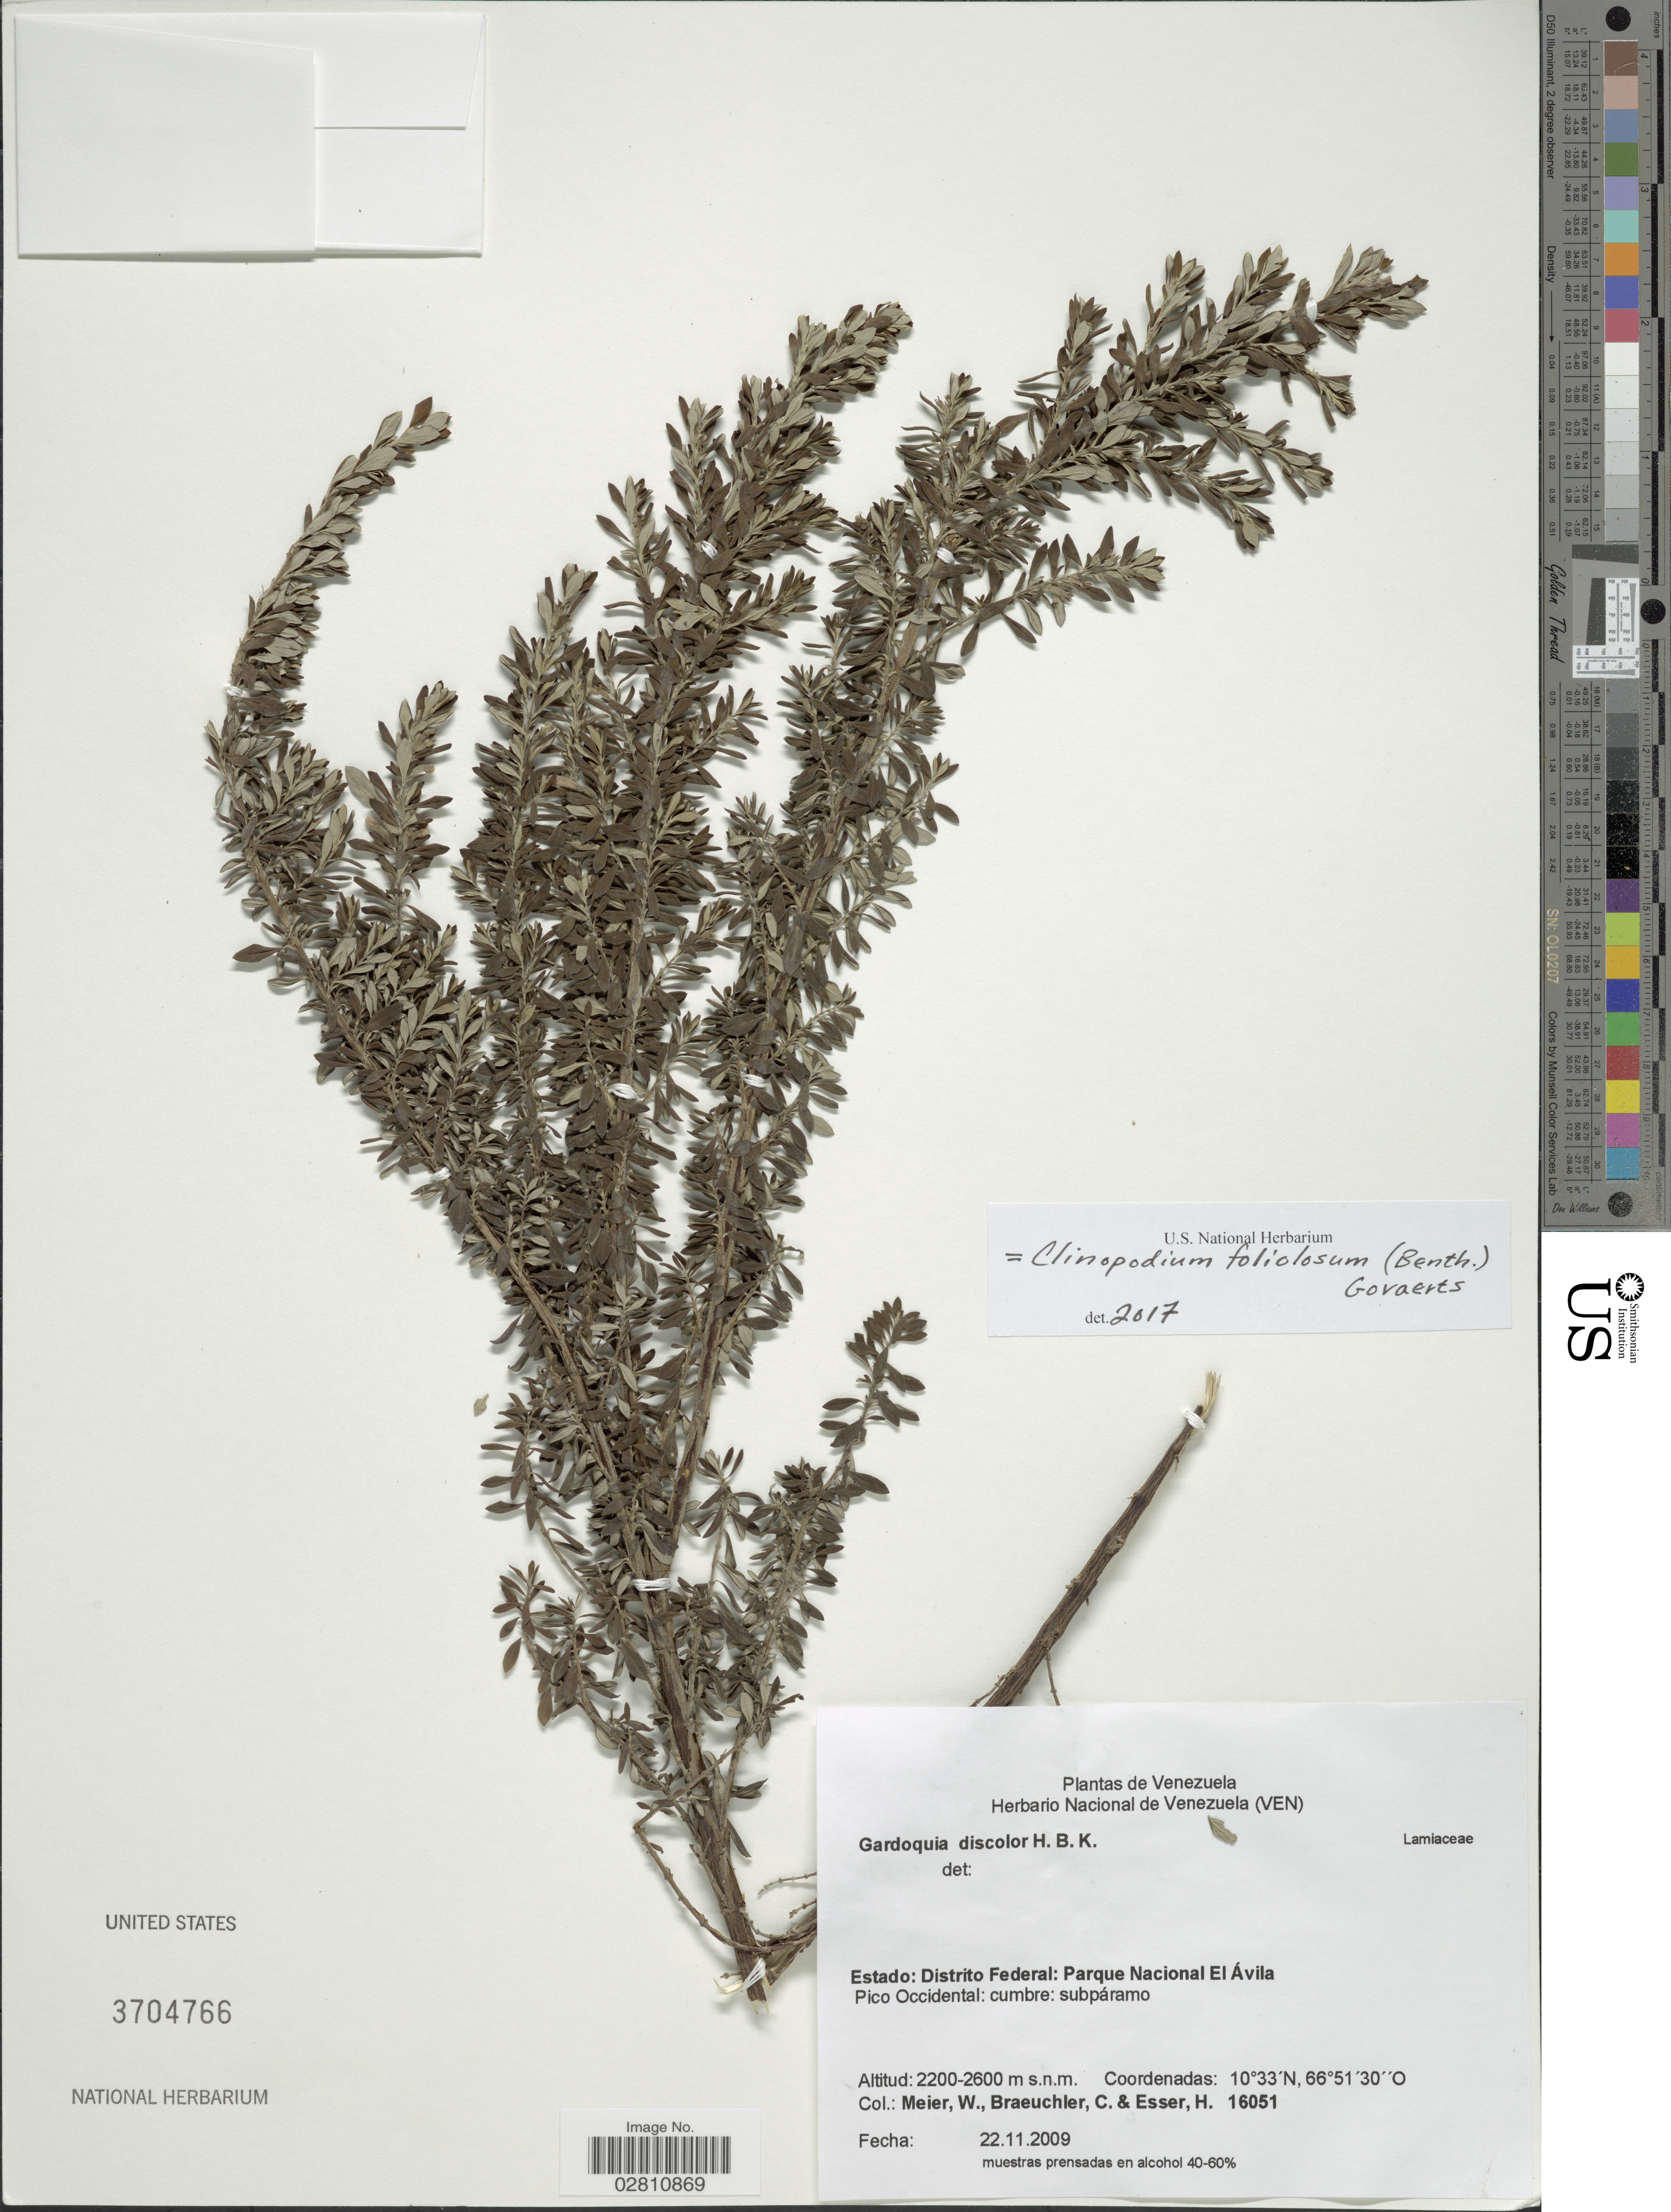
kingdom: Plantae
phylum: Tracheophyta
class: Magnoliopsida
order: Lamiales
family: Lamiaceae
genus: Clinopodium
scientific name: Clinopodium foliolosum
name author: (Benth.) Govaerts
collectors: W. Meier, C. Braeuchler & H. Esser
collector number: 16051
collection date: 2009-11-22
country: Venezuela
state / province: Miranda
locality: Estado: Distrito Federal: Parque Nacional El Ávila, Pico Occidental.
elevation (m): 2200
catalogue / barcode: US 3704766